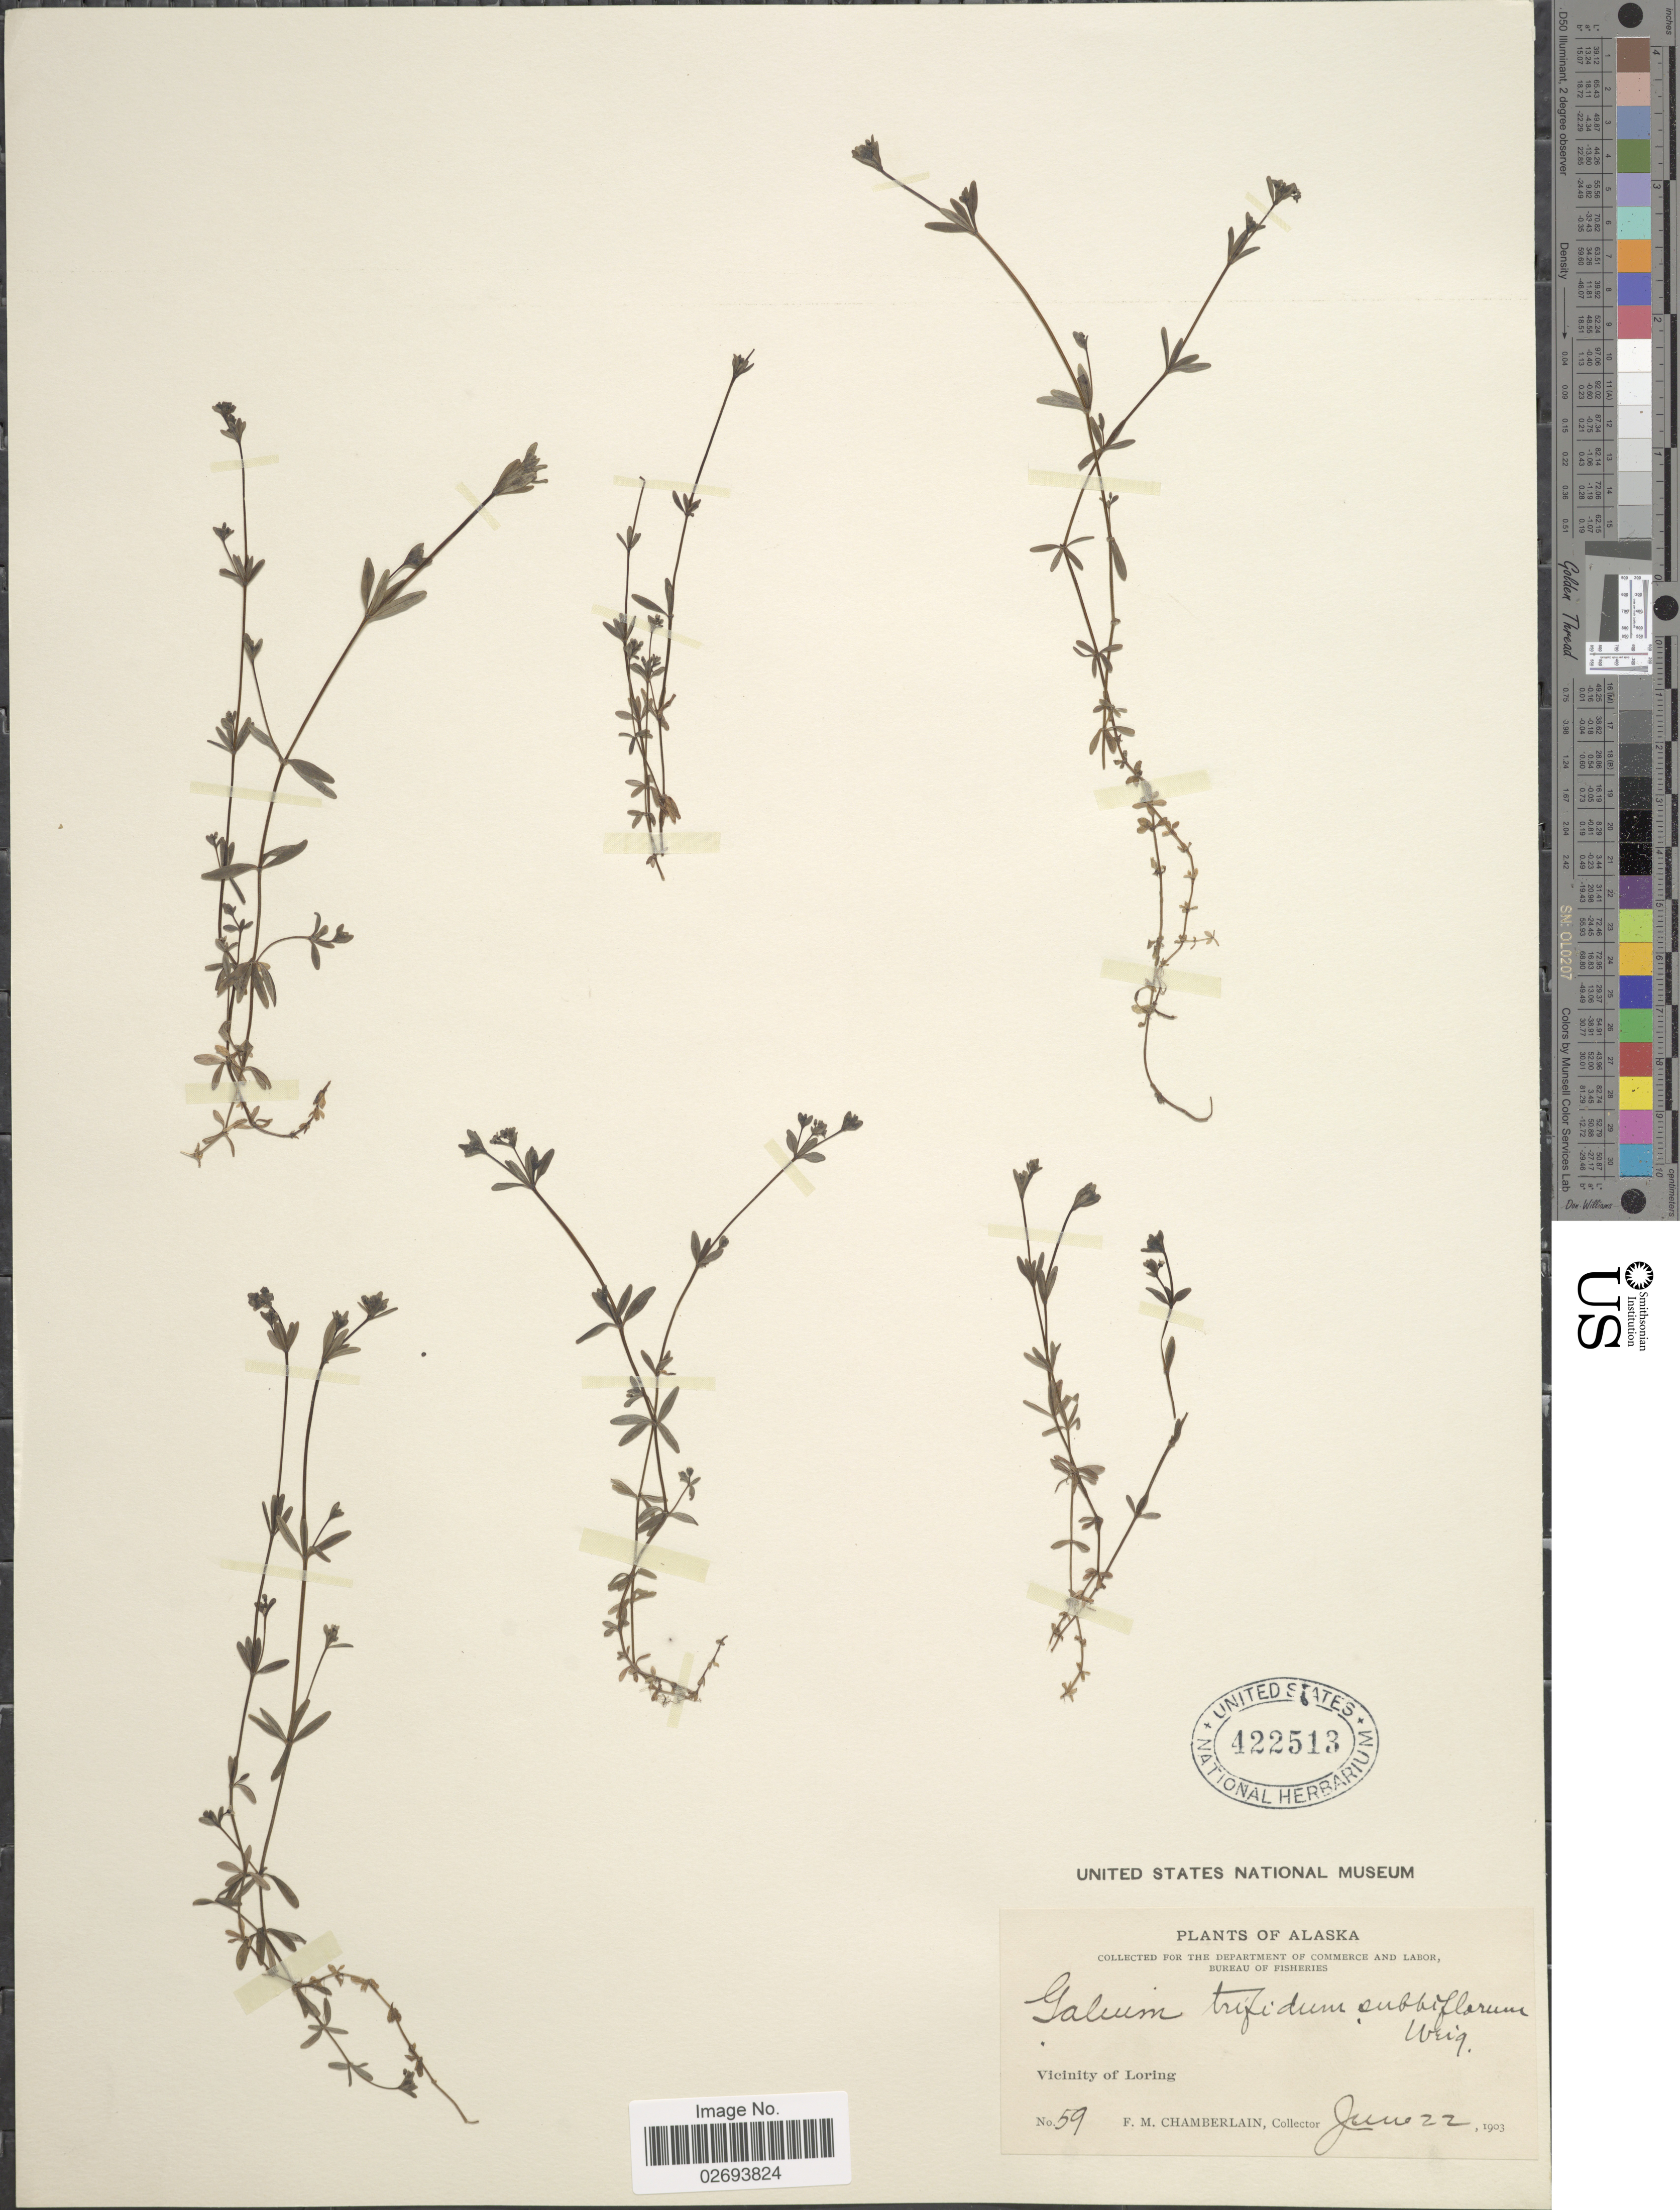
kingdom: Plantae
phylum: Tracheophyta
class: Magnoliopsida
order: Gentianales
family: Rubiaceae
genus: Galium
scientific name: Galium trifidum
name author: L.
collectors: F. Chamberlain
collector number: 59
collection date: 1903-06-22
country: United States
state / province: Alaska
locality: Vicinity of Loring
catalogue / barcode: US 422513